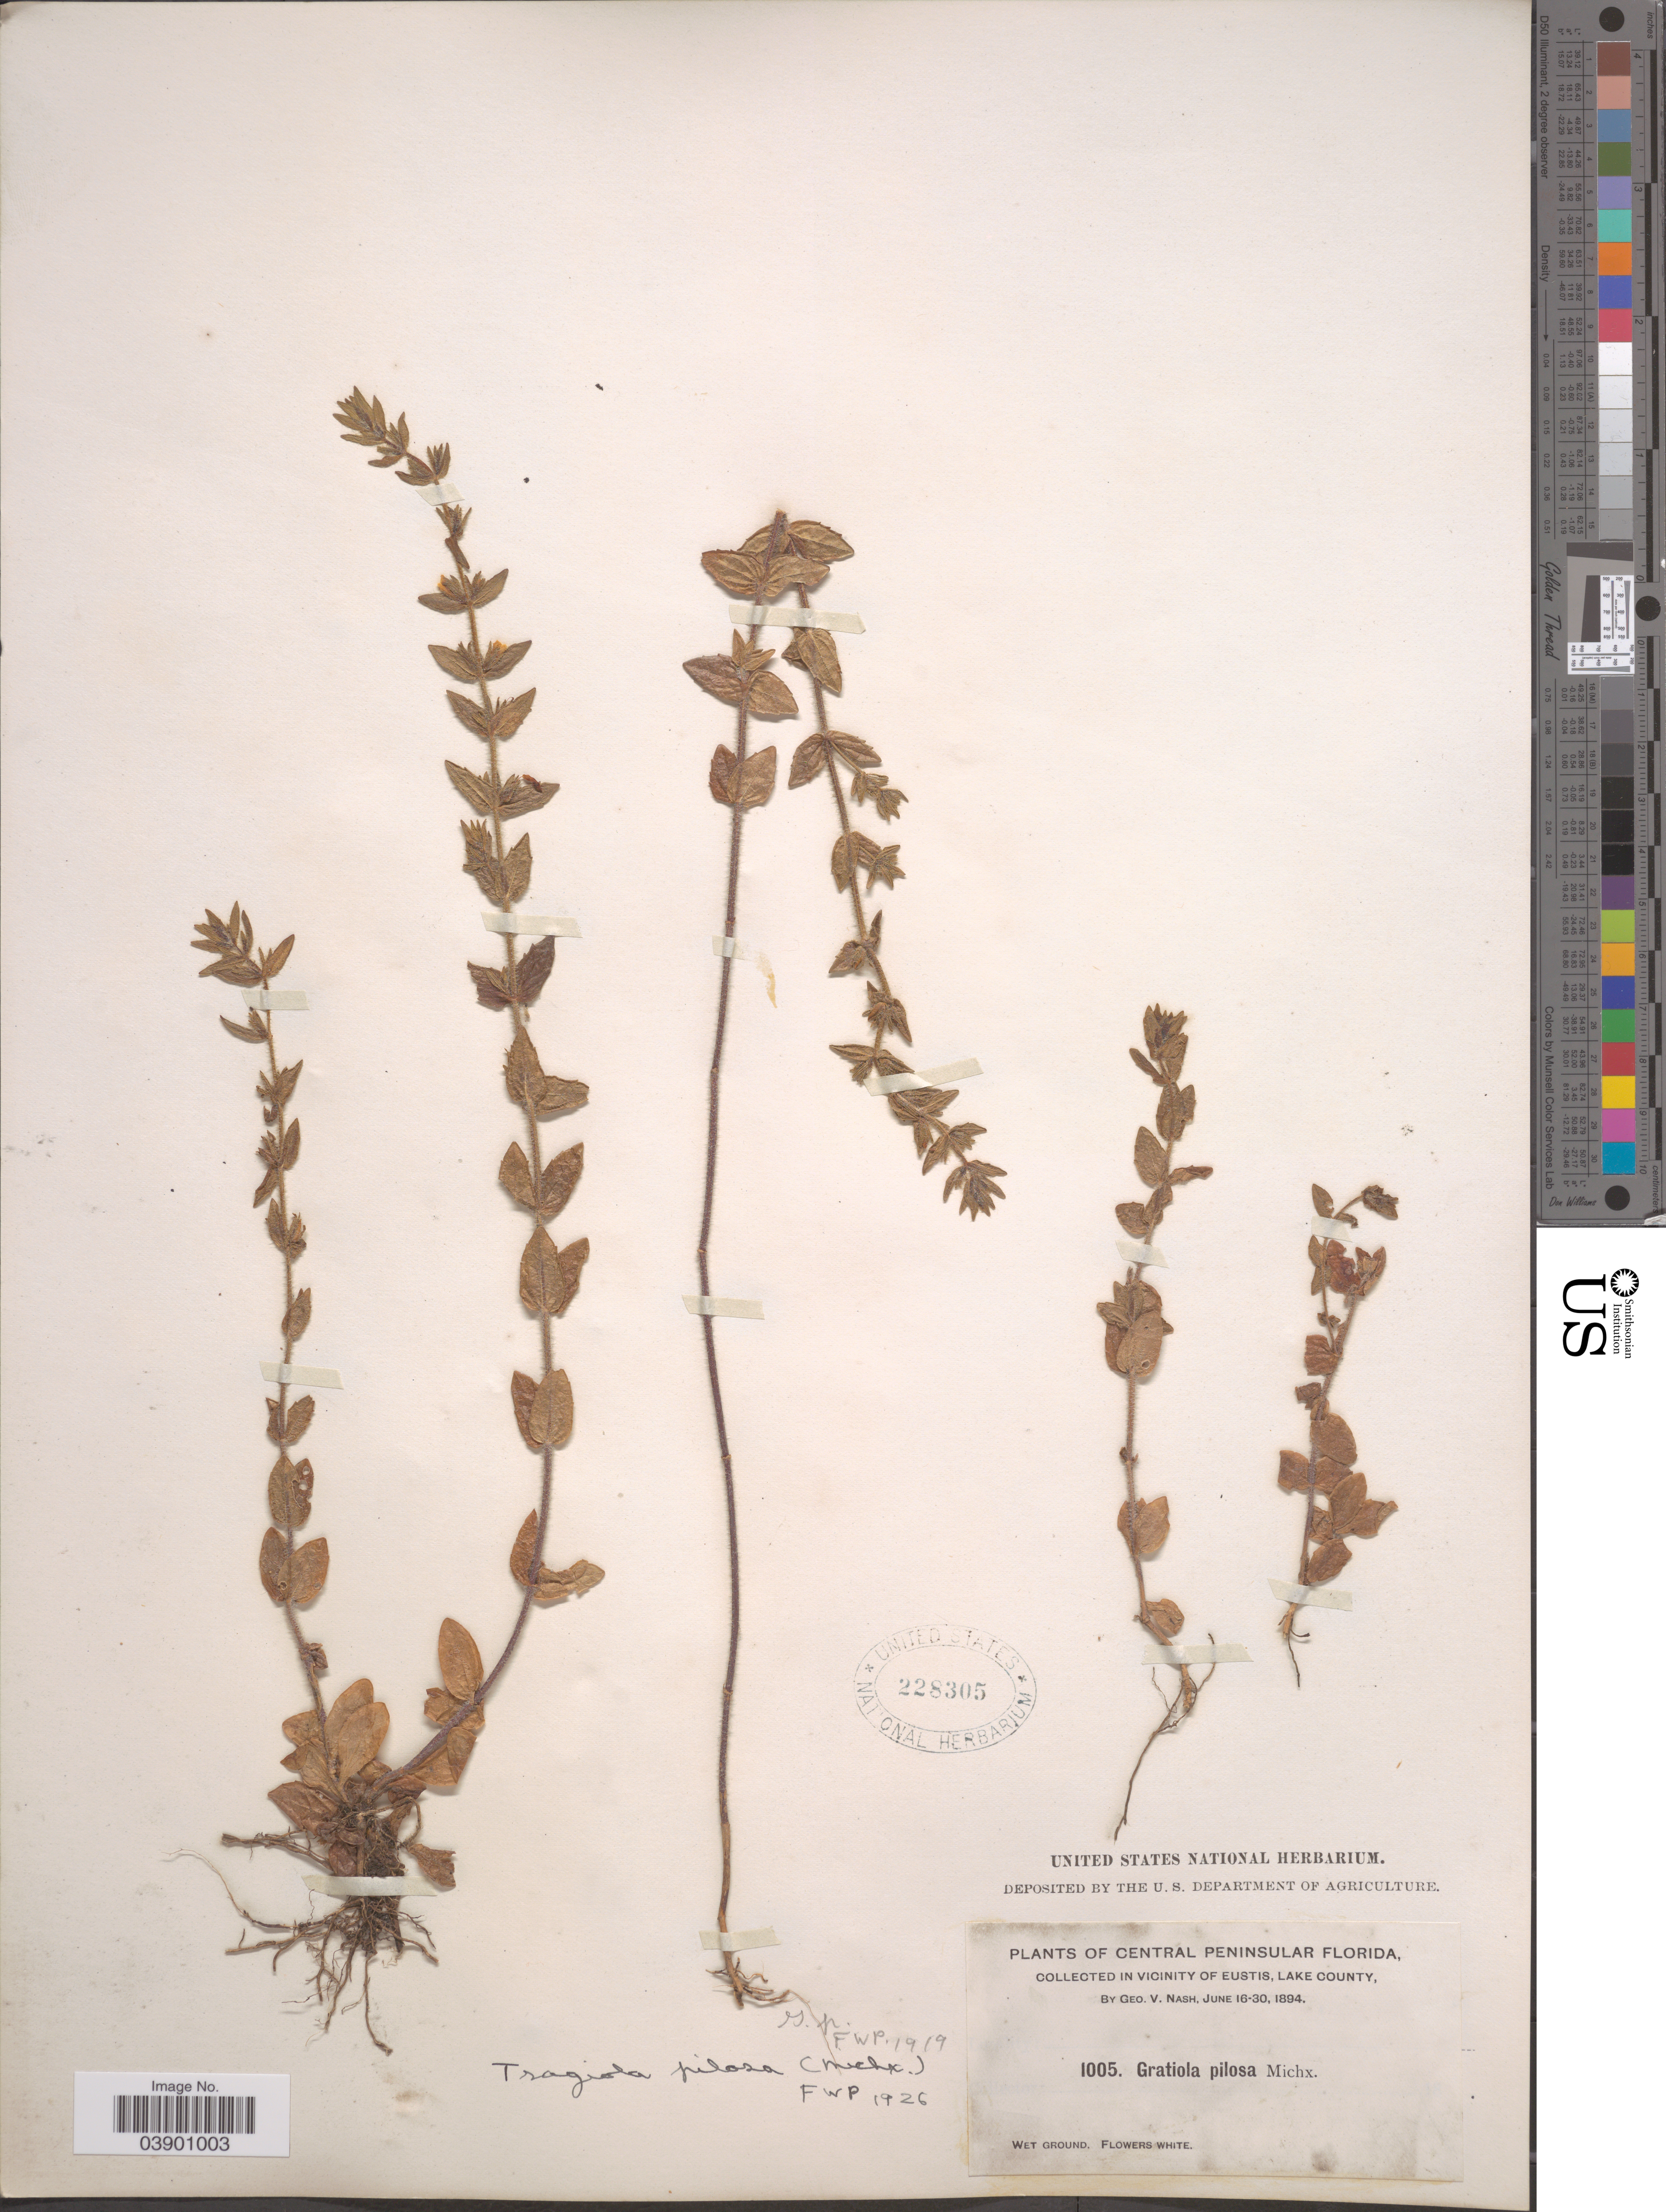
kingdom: Plantae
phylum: Tracheophyta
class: Magnoliopsida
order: Lamiales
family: Plantaginaceae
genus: Gratiola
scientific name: Gratiola pilosa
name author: Michx.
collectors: G. V. Nash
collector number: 1005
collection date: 1894-06-16/1894-06-30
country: United States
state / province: Florida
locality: Central Peninsula Florida. In vicinity of Eustis, Lake County.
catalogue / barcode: US 228305